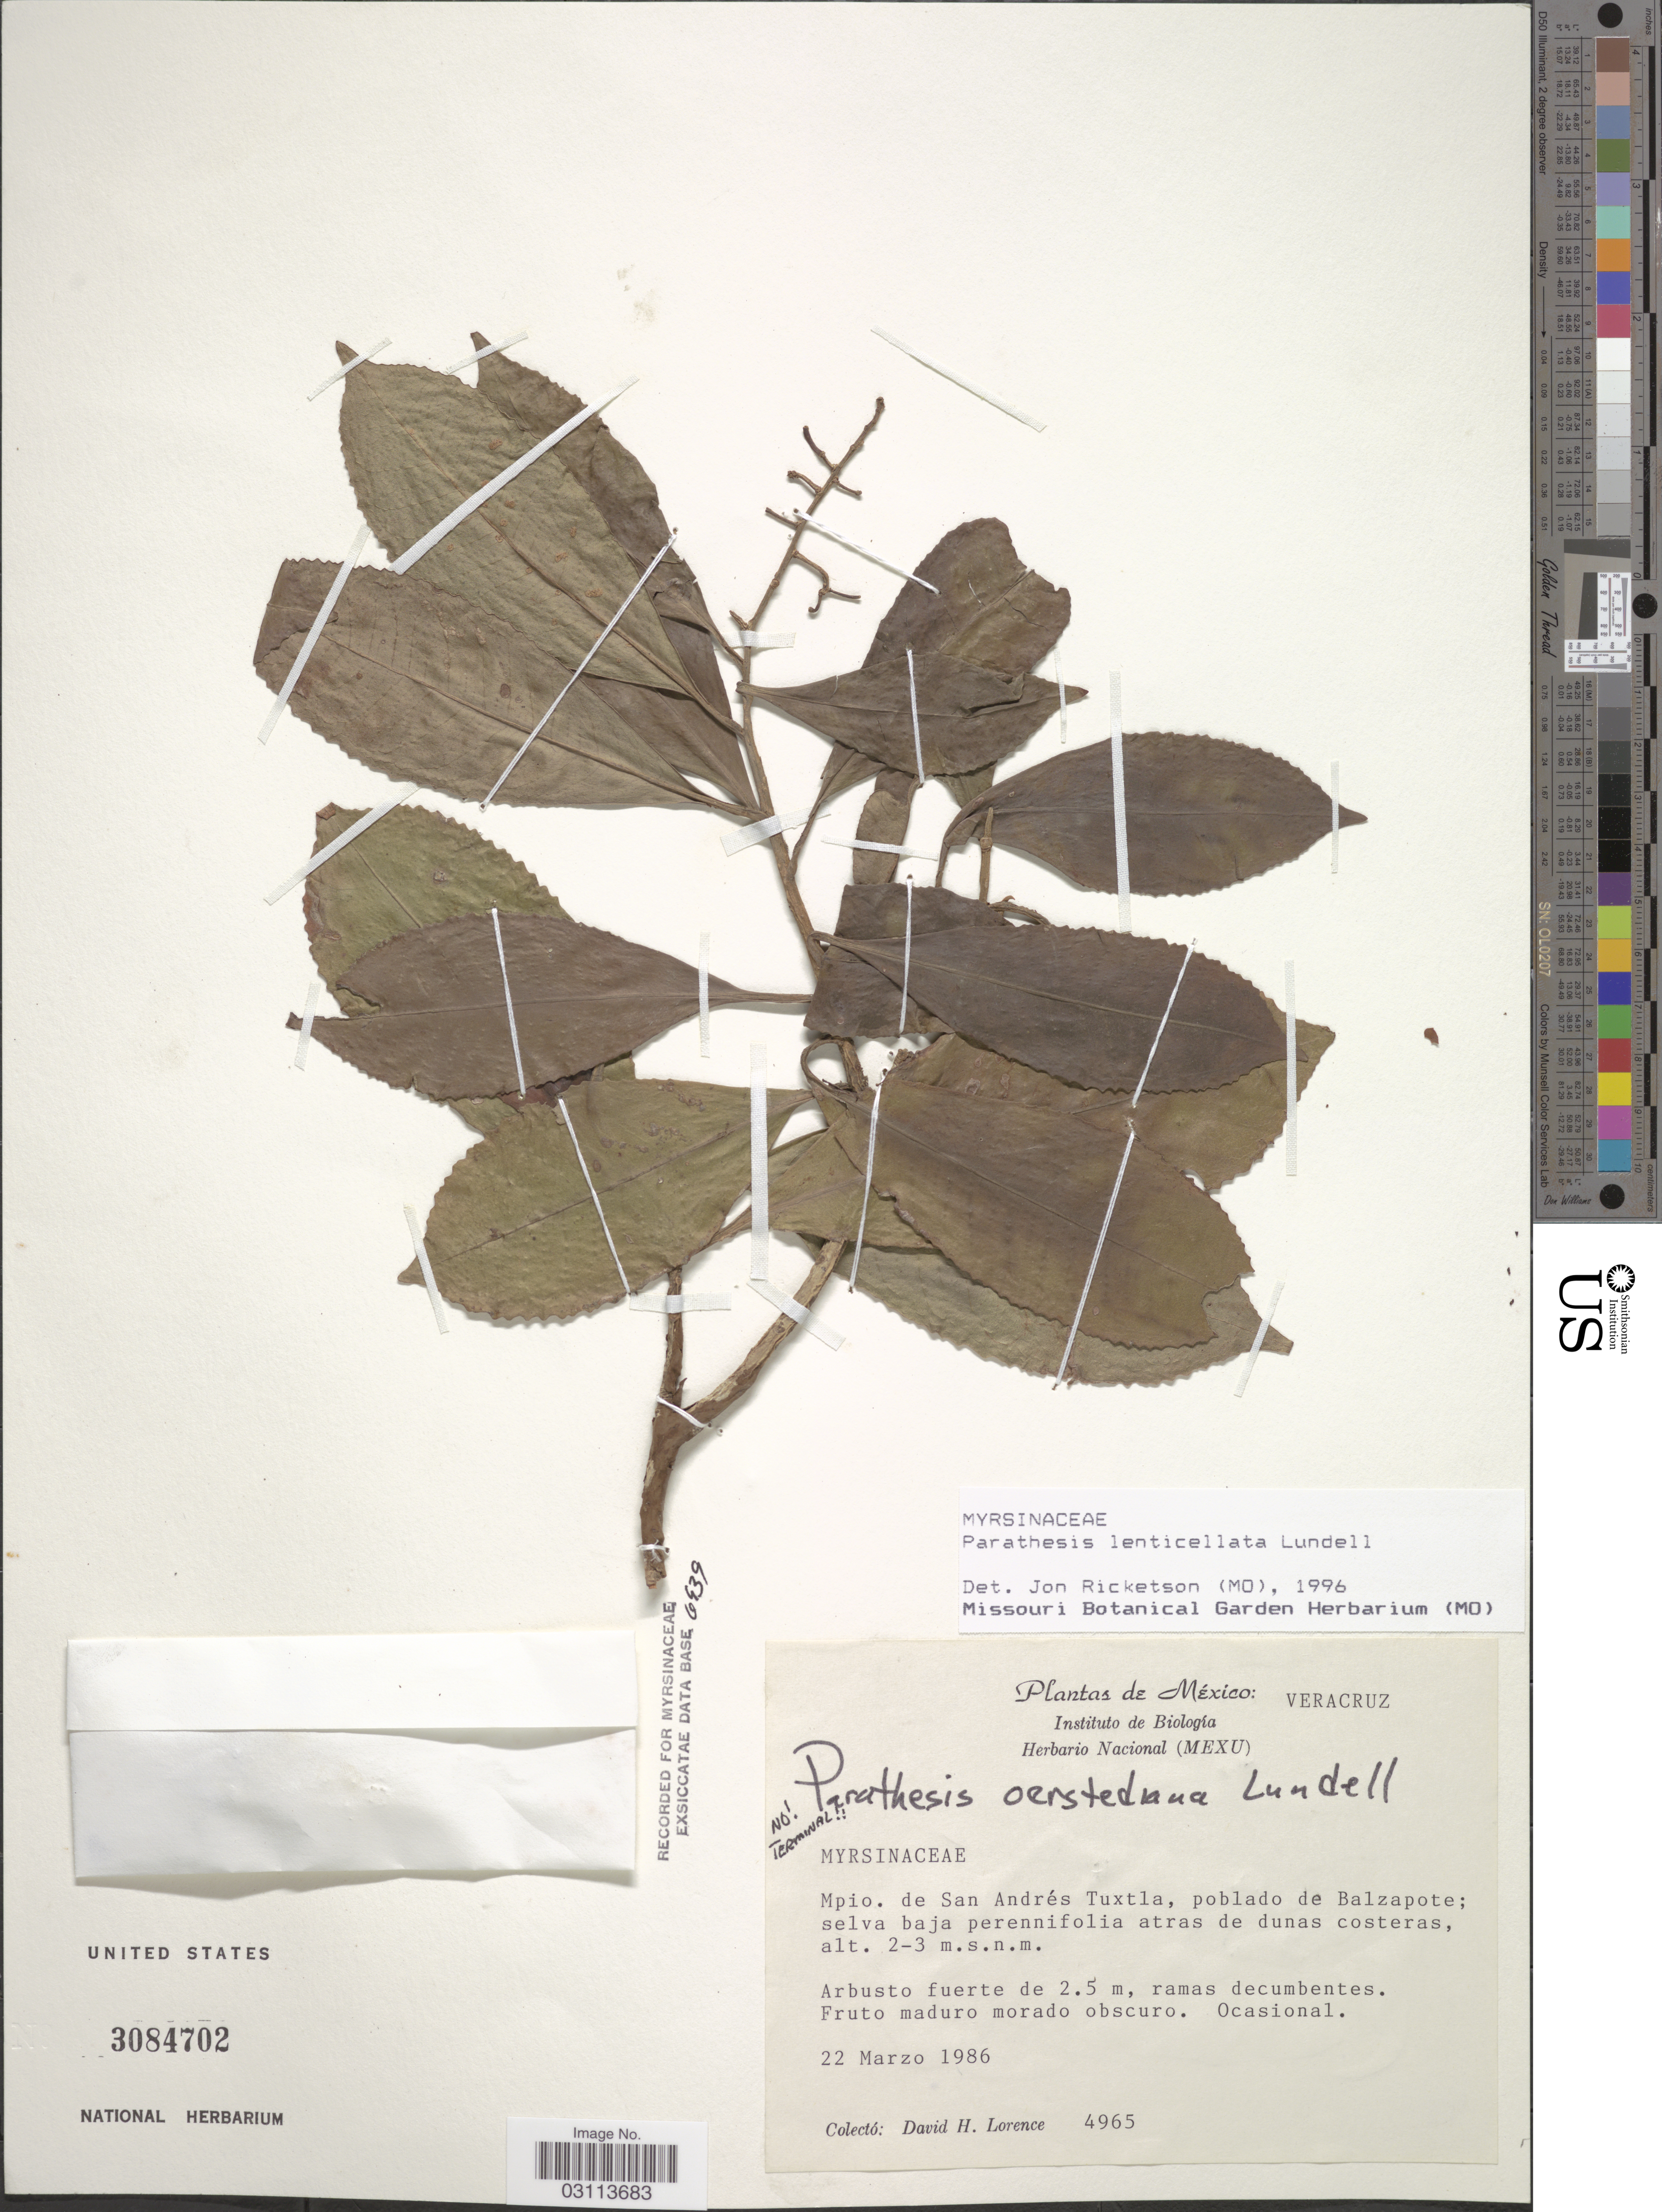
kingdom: Plantae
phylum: Tracheophyta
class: Magnoliopsida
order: Ericales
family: Primulaceae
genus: Parathesis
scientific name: Parathesis lenticellata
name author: Lundell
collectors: D. Lorence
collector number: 4965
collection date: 1986-03-22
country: Mexico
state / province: Veracruz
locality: Veracruz. Mpio. de San Andrés Tuxtla, poblado de Balzapote.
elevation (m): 2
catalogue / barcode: US 3084702